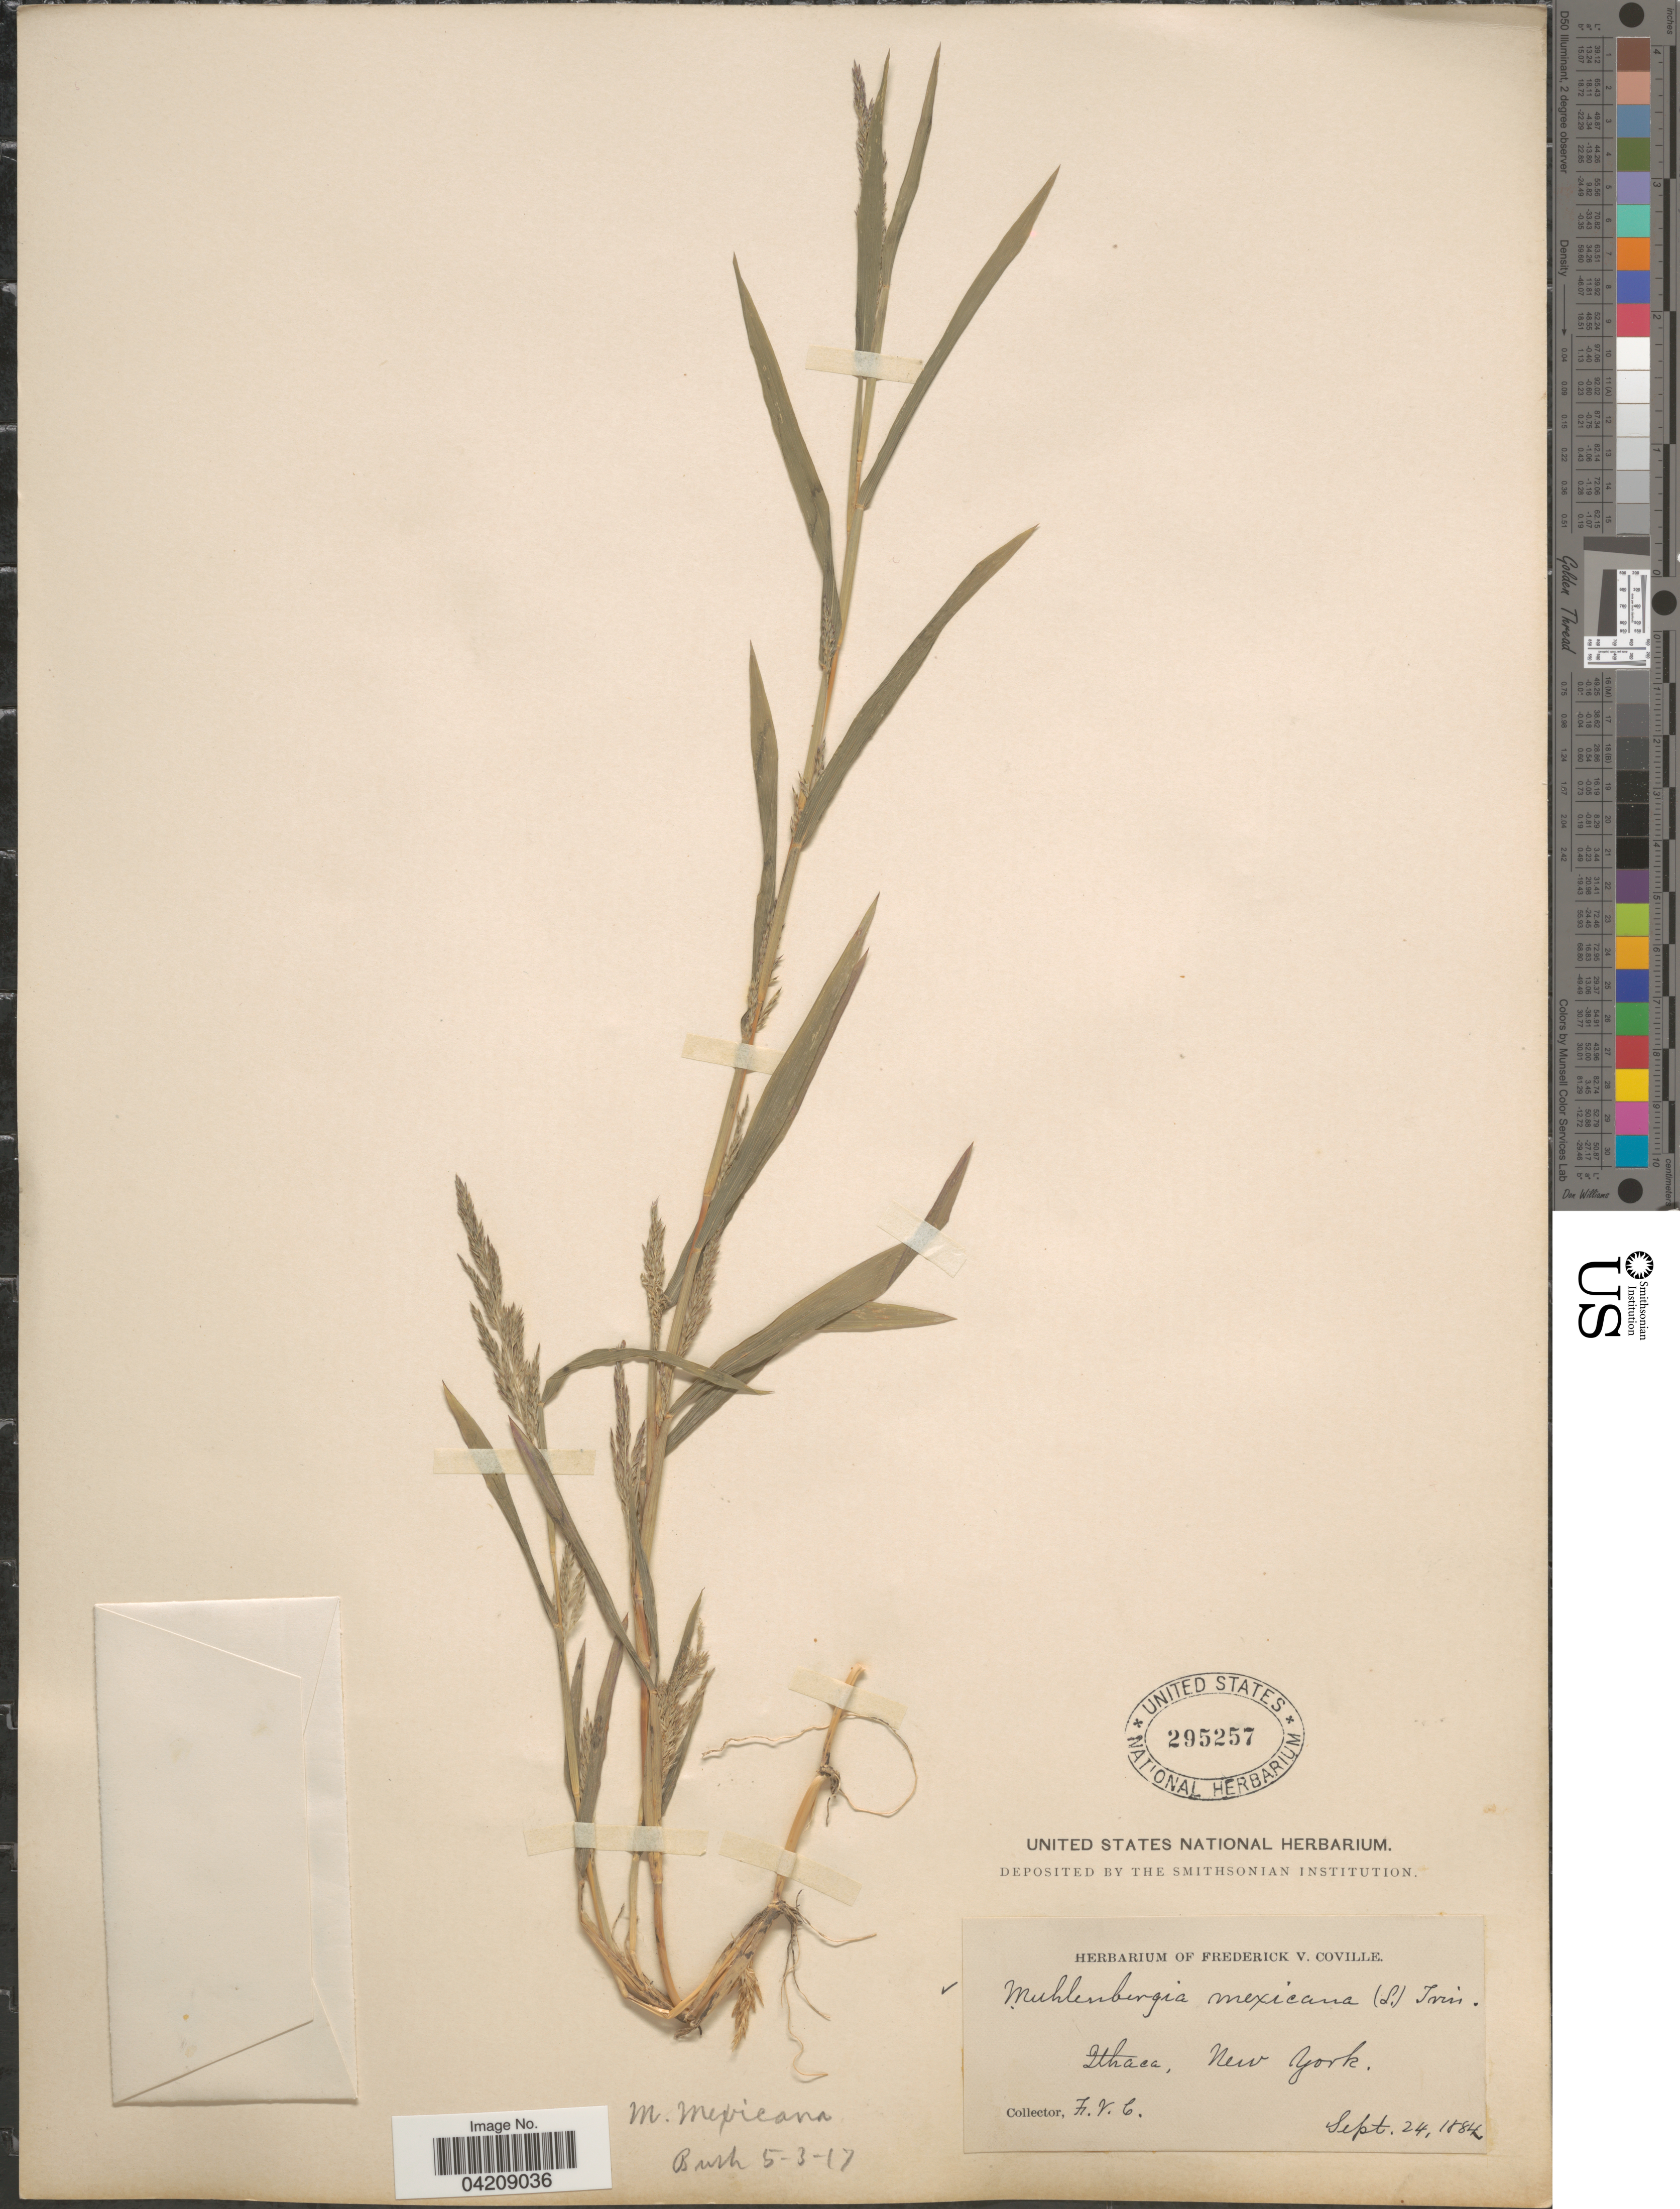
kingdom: Plantae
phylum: Tracheophyta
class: Liliopsida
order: Poales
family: Poaceae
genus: Muhlenbergia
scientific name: Muhlenbergia frondosa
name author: (Poir.) Fernald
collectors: F. V. Coville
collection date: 1884-09-24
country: United States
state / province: New York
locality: Ithaca.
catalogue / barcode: US 295257